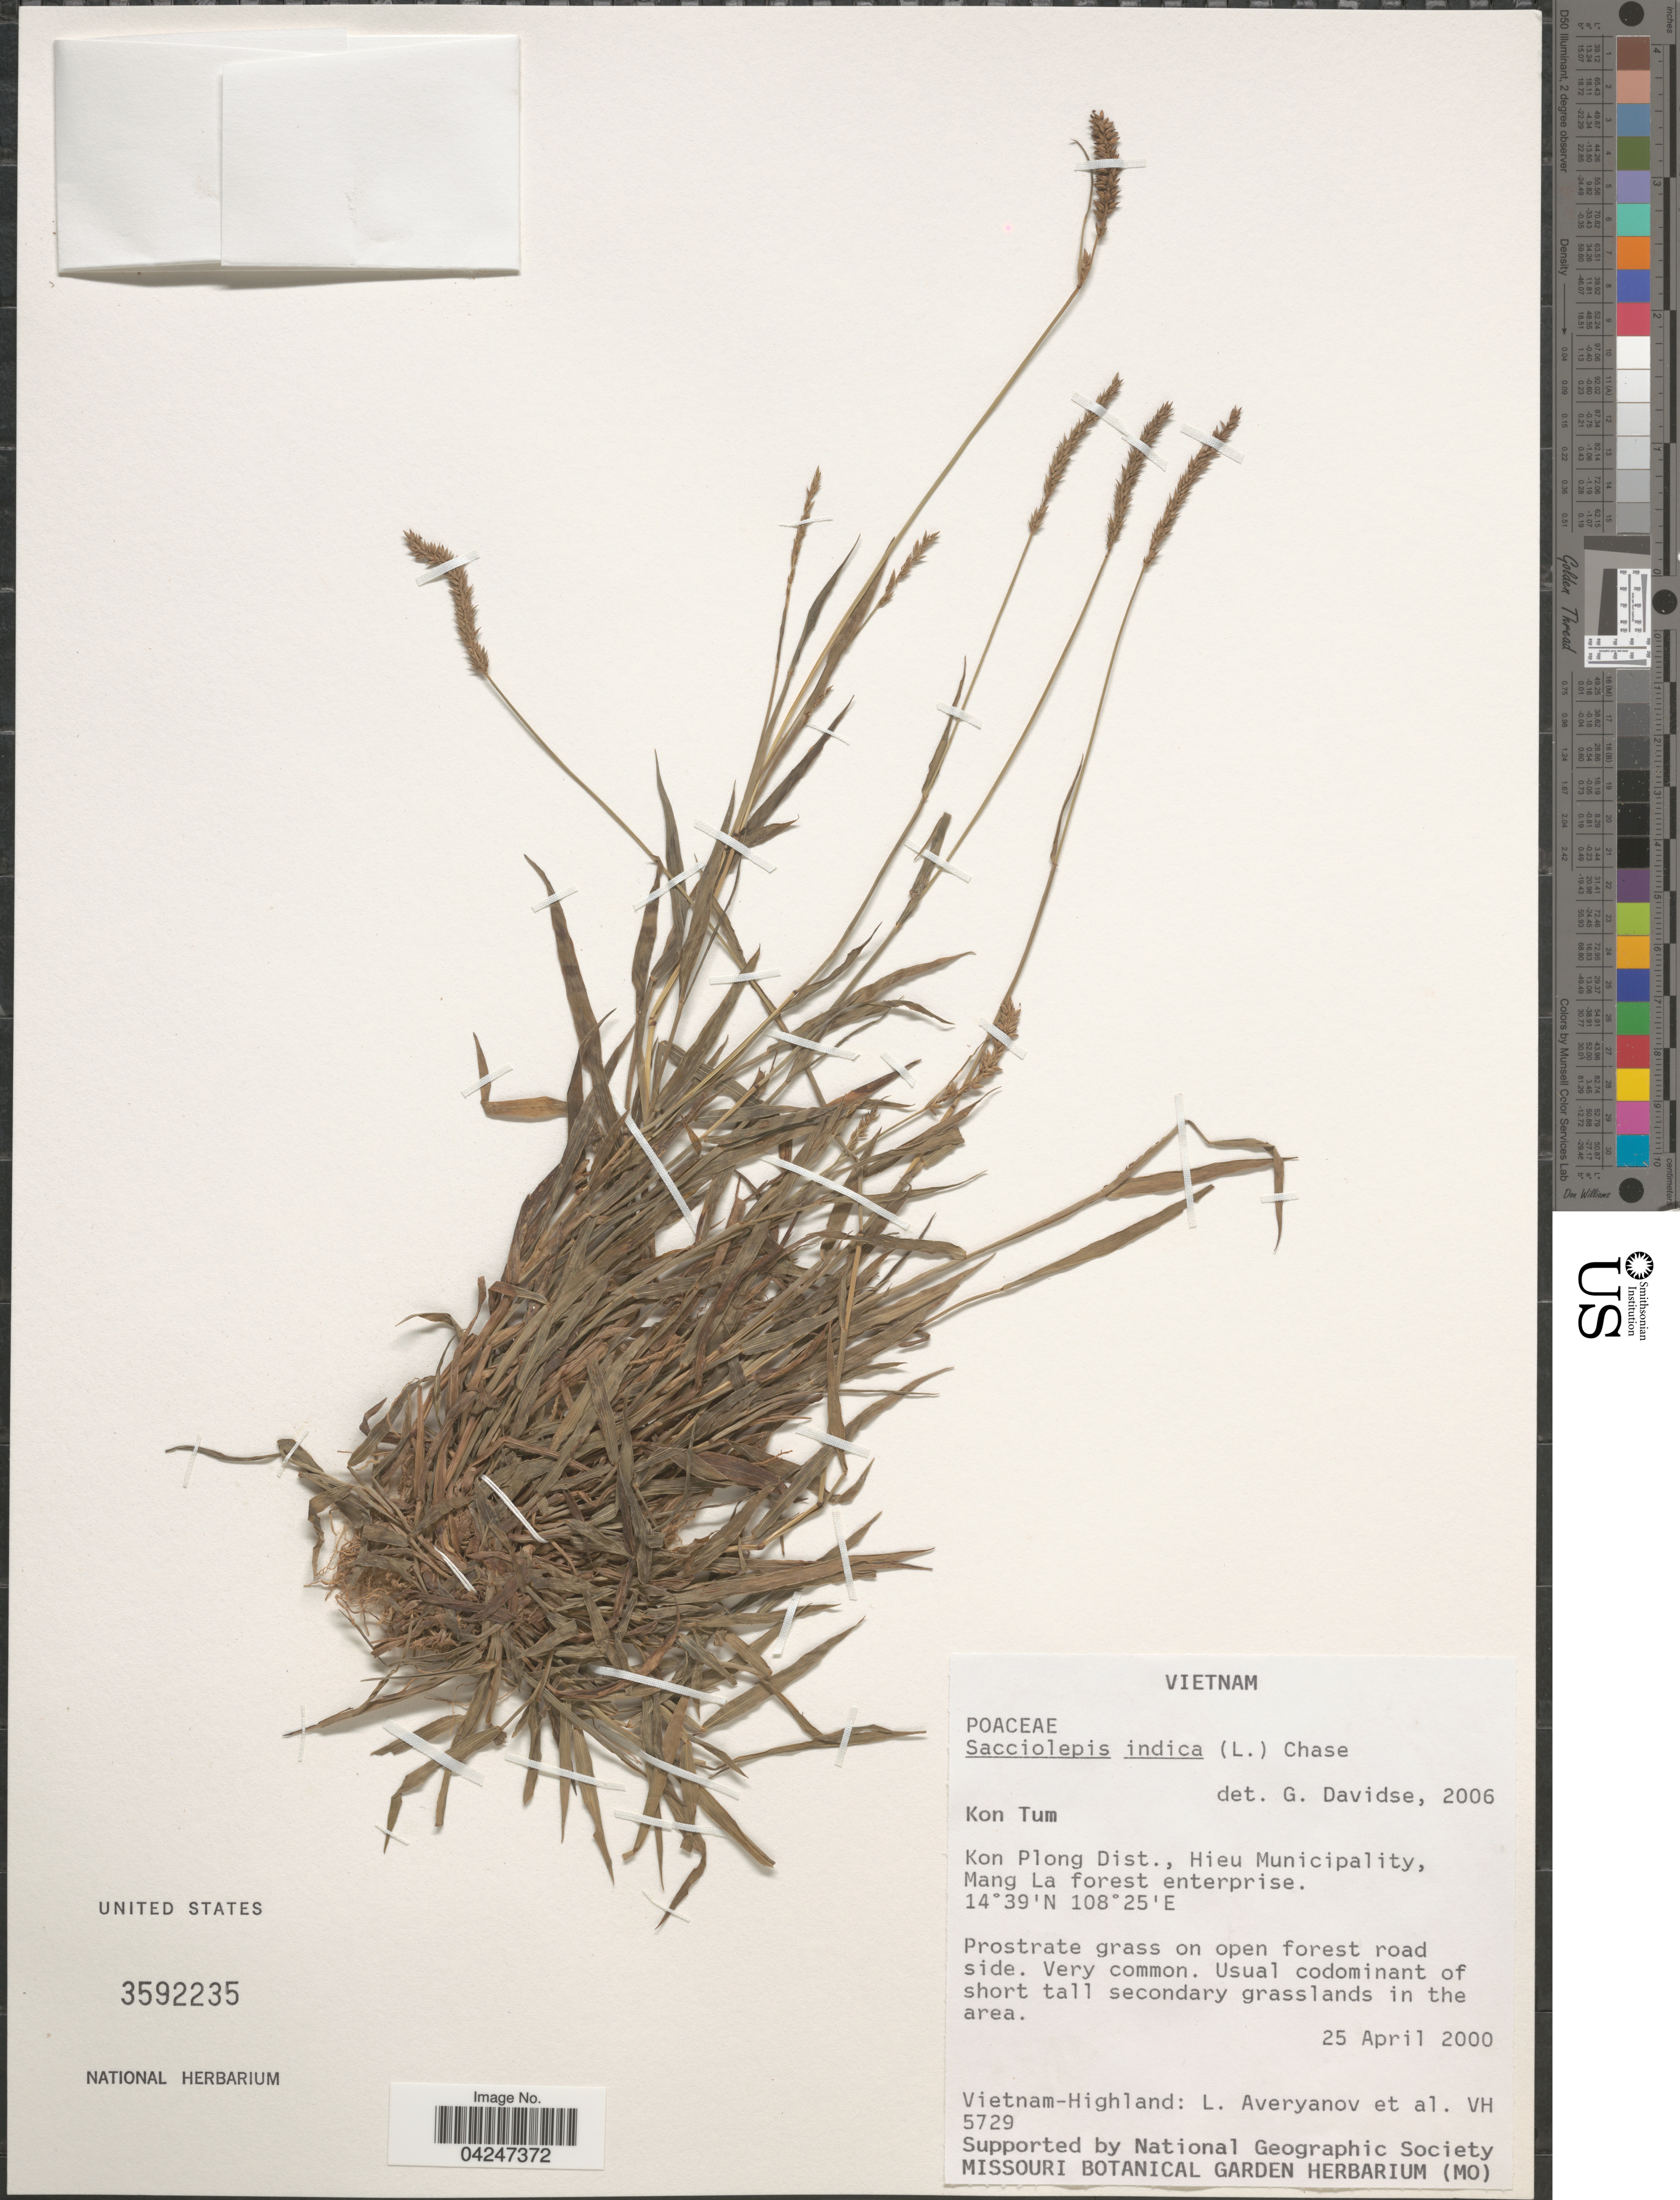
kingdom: Plantae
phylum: Tracheophyta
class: Liliopsida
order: Poales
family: Poaceae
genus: Sacciolepis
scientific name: Sacciolepis indica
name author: (L.) Chase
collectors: L. Averyanov & et al.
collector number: VH5729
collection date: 2000-04-25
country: Vietnam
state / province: Kon Tum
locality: Kon Plong Dist., Hieu Municipality, Mang La forest enterprise. On open forest road side. Very common.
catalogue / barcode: US 3592235